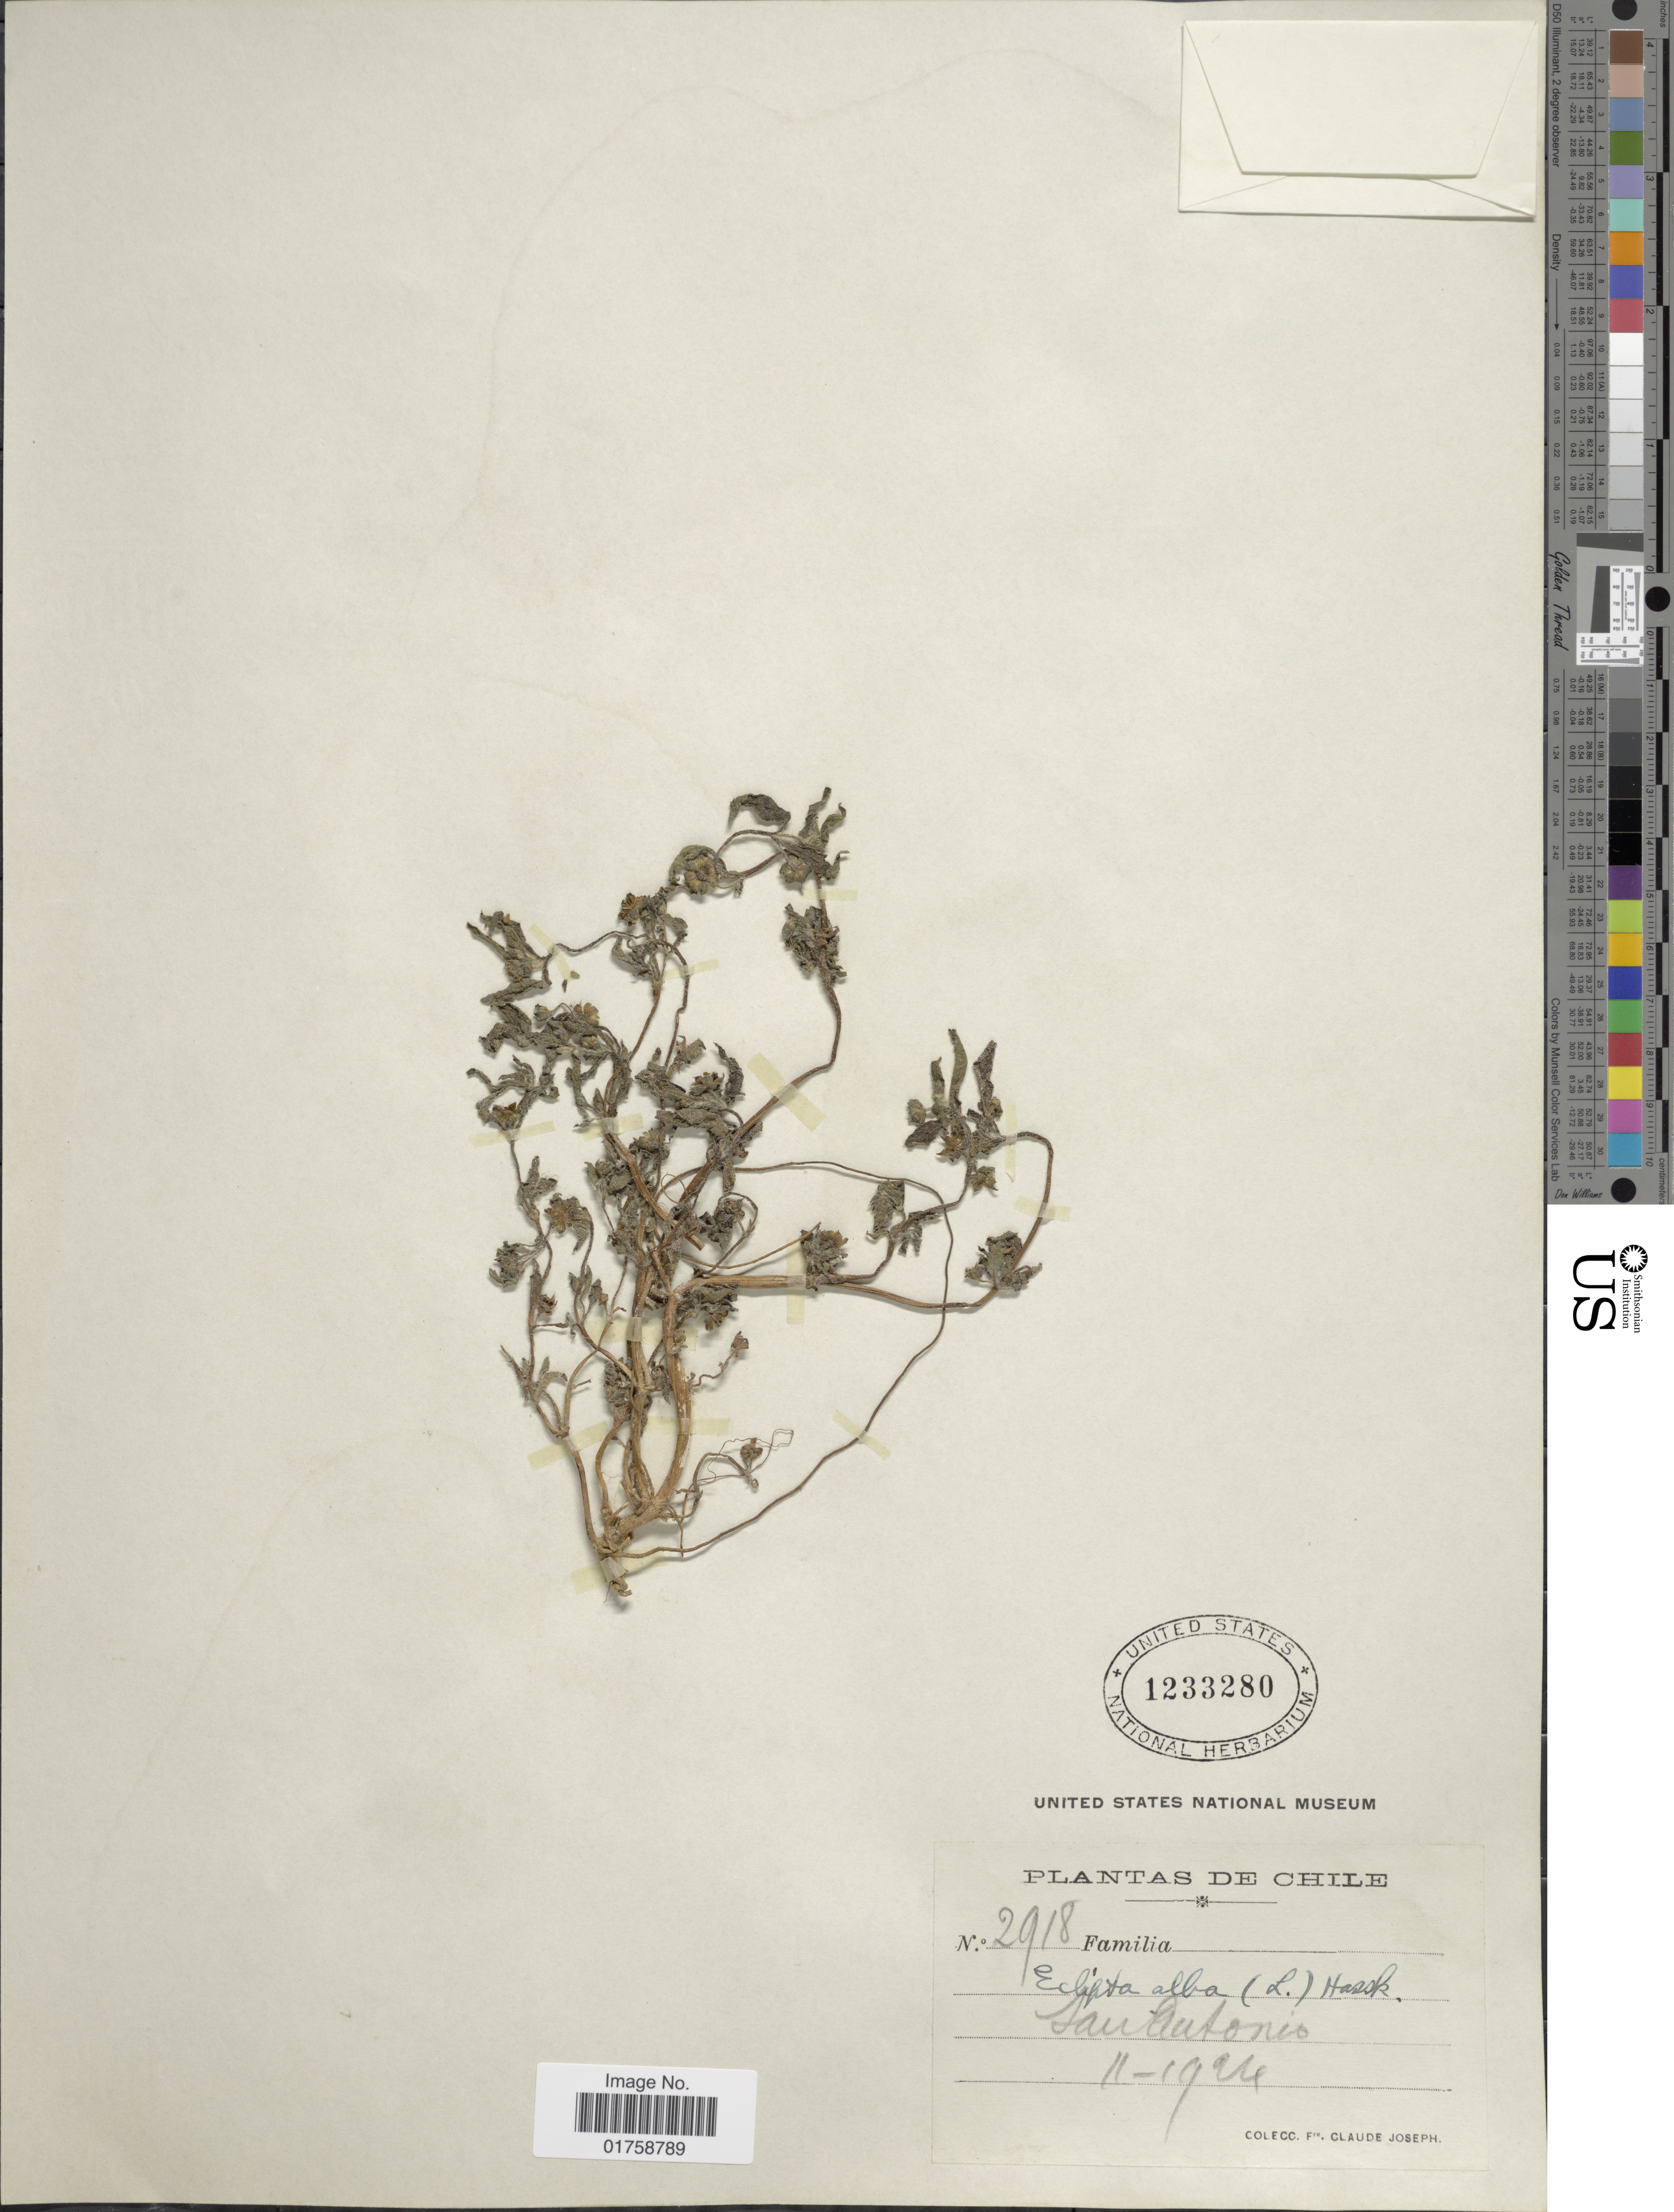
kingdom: Plantae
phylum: Tracheophyta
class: Magnoliopsida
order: Asterales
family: Asteraceae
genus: Eclipta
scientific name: Eclipta alba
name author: (L.) Hassk.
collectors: Frere Claude Joseph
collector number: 2918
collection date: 1924-11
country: Chile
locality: Chile, San Antonio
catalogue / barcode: US 1233280